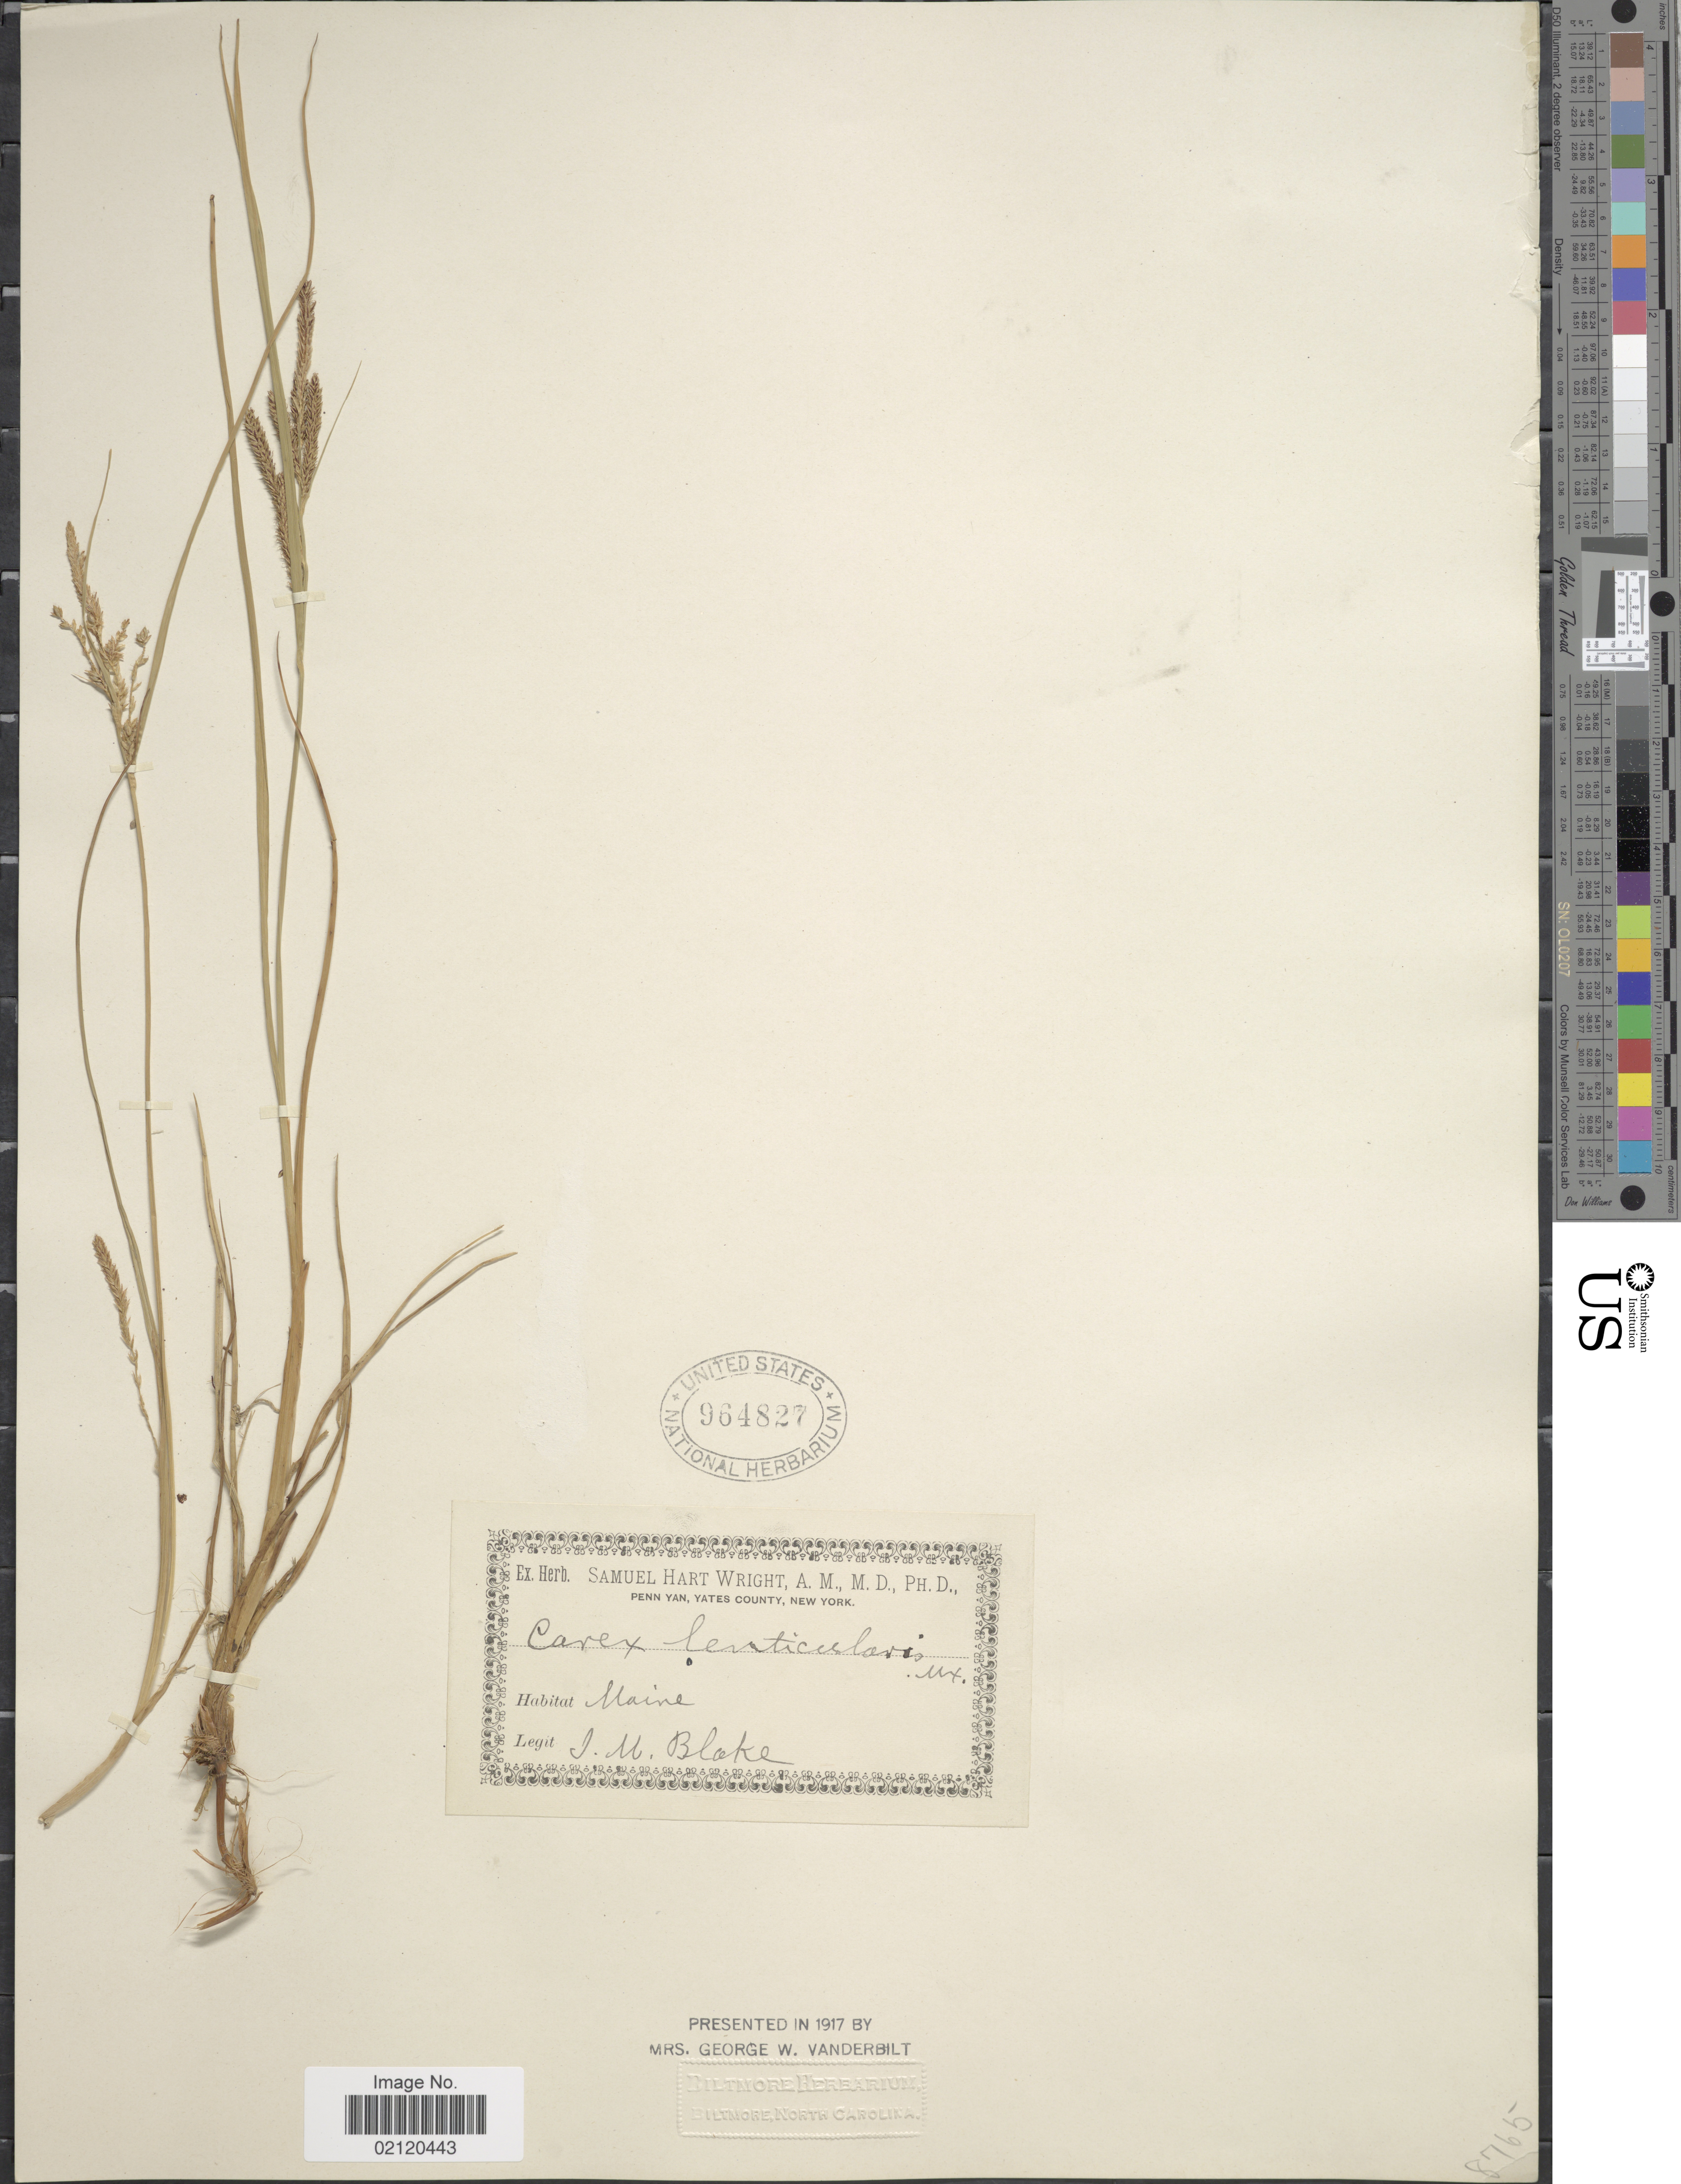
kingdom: Plantae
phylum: Tracheophyta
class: Liliopsida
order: Poales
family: Cyperaceae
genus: Carex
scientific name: Carex lenticularis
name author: Michx.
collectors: J. M. Blake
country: United States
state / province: Maine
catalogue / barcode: US 964827